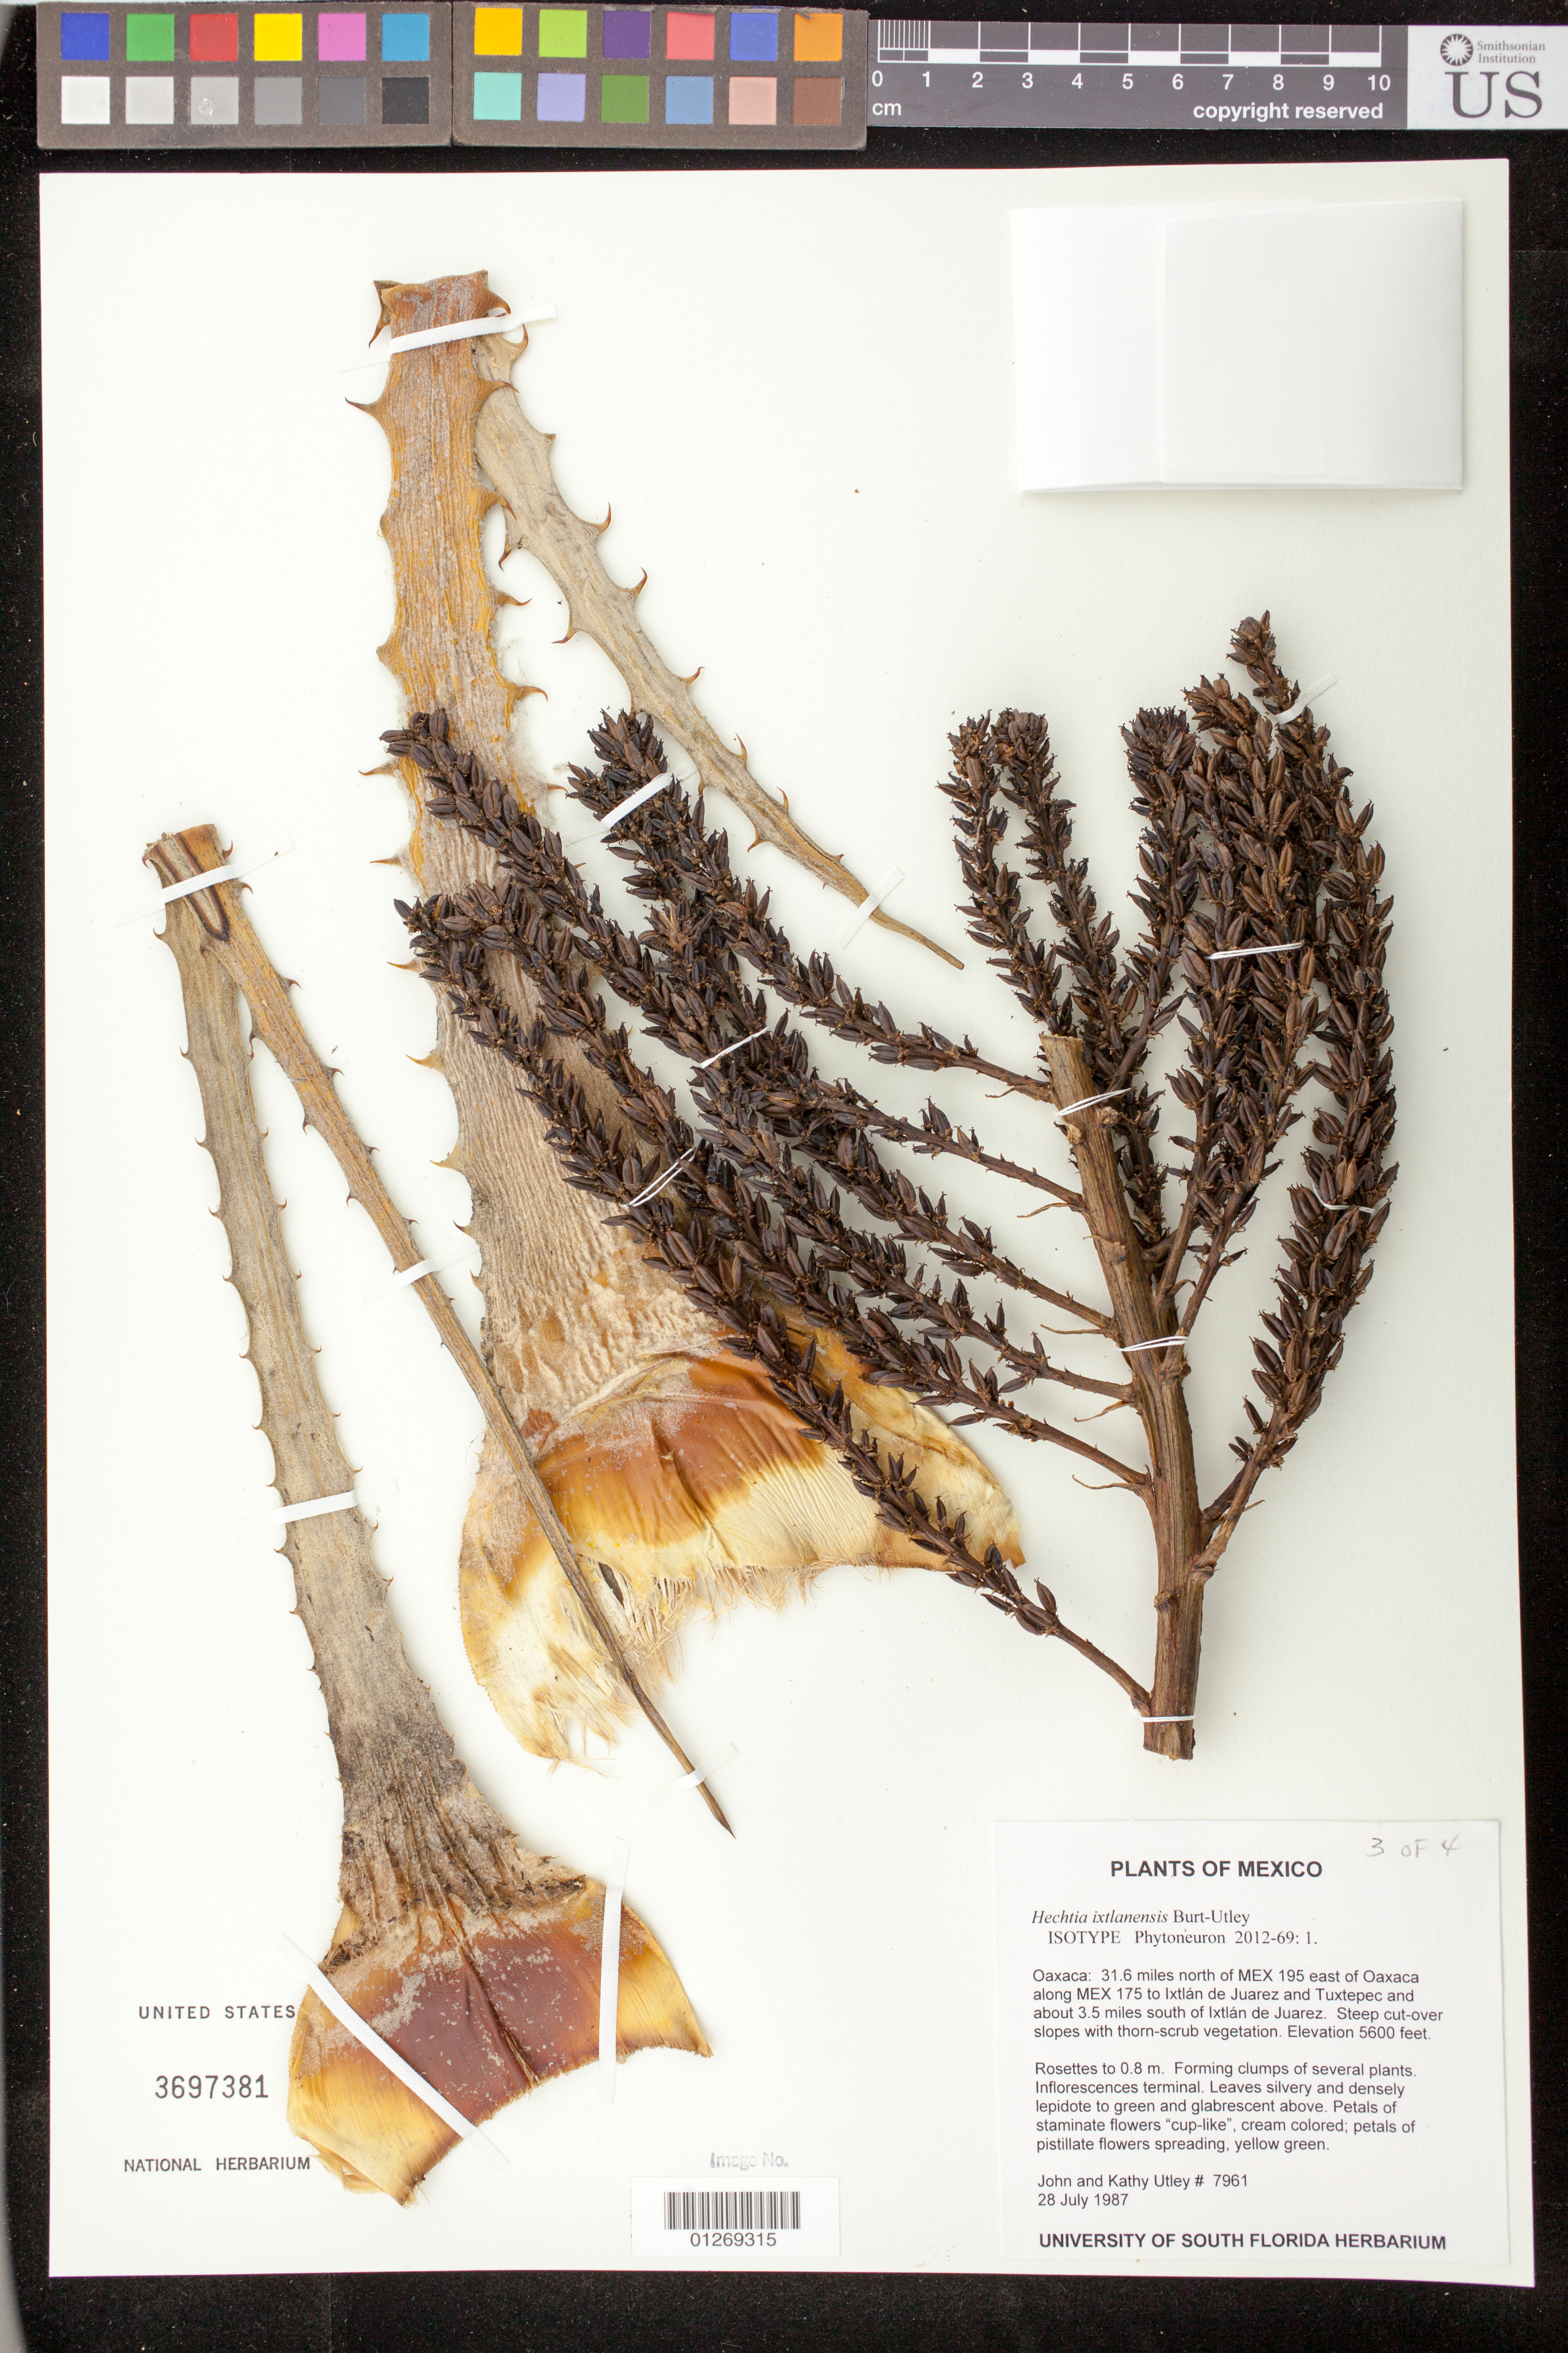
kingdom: Plantae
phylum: Tracheophyta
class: Liliopsida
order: Poales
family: Bromeliaceae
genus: Hechtia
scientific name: Hechtia ixtlanensis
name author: Burt-Utley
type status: Isotype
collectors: J. F. Utley & K. M. Burt-Utley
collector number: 7961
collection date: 1987-07-28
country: Mexico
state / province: Oaxaca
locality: Oaxaca: 31.6 miles north of MEX 195 east of Oaxaca along MEX 175 to Ixtlán de Juarez and Tuxtepec and about 3.5 miles south of Ixtlán de Juarez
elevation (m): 1707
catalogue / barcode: US 3697381